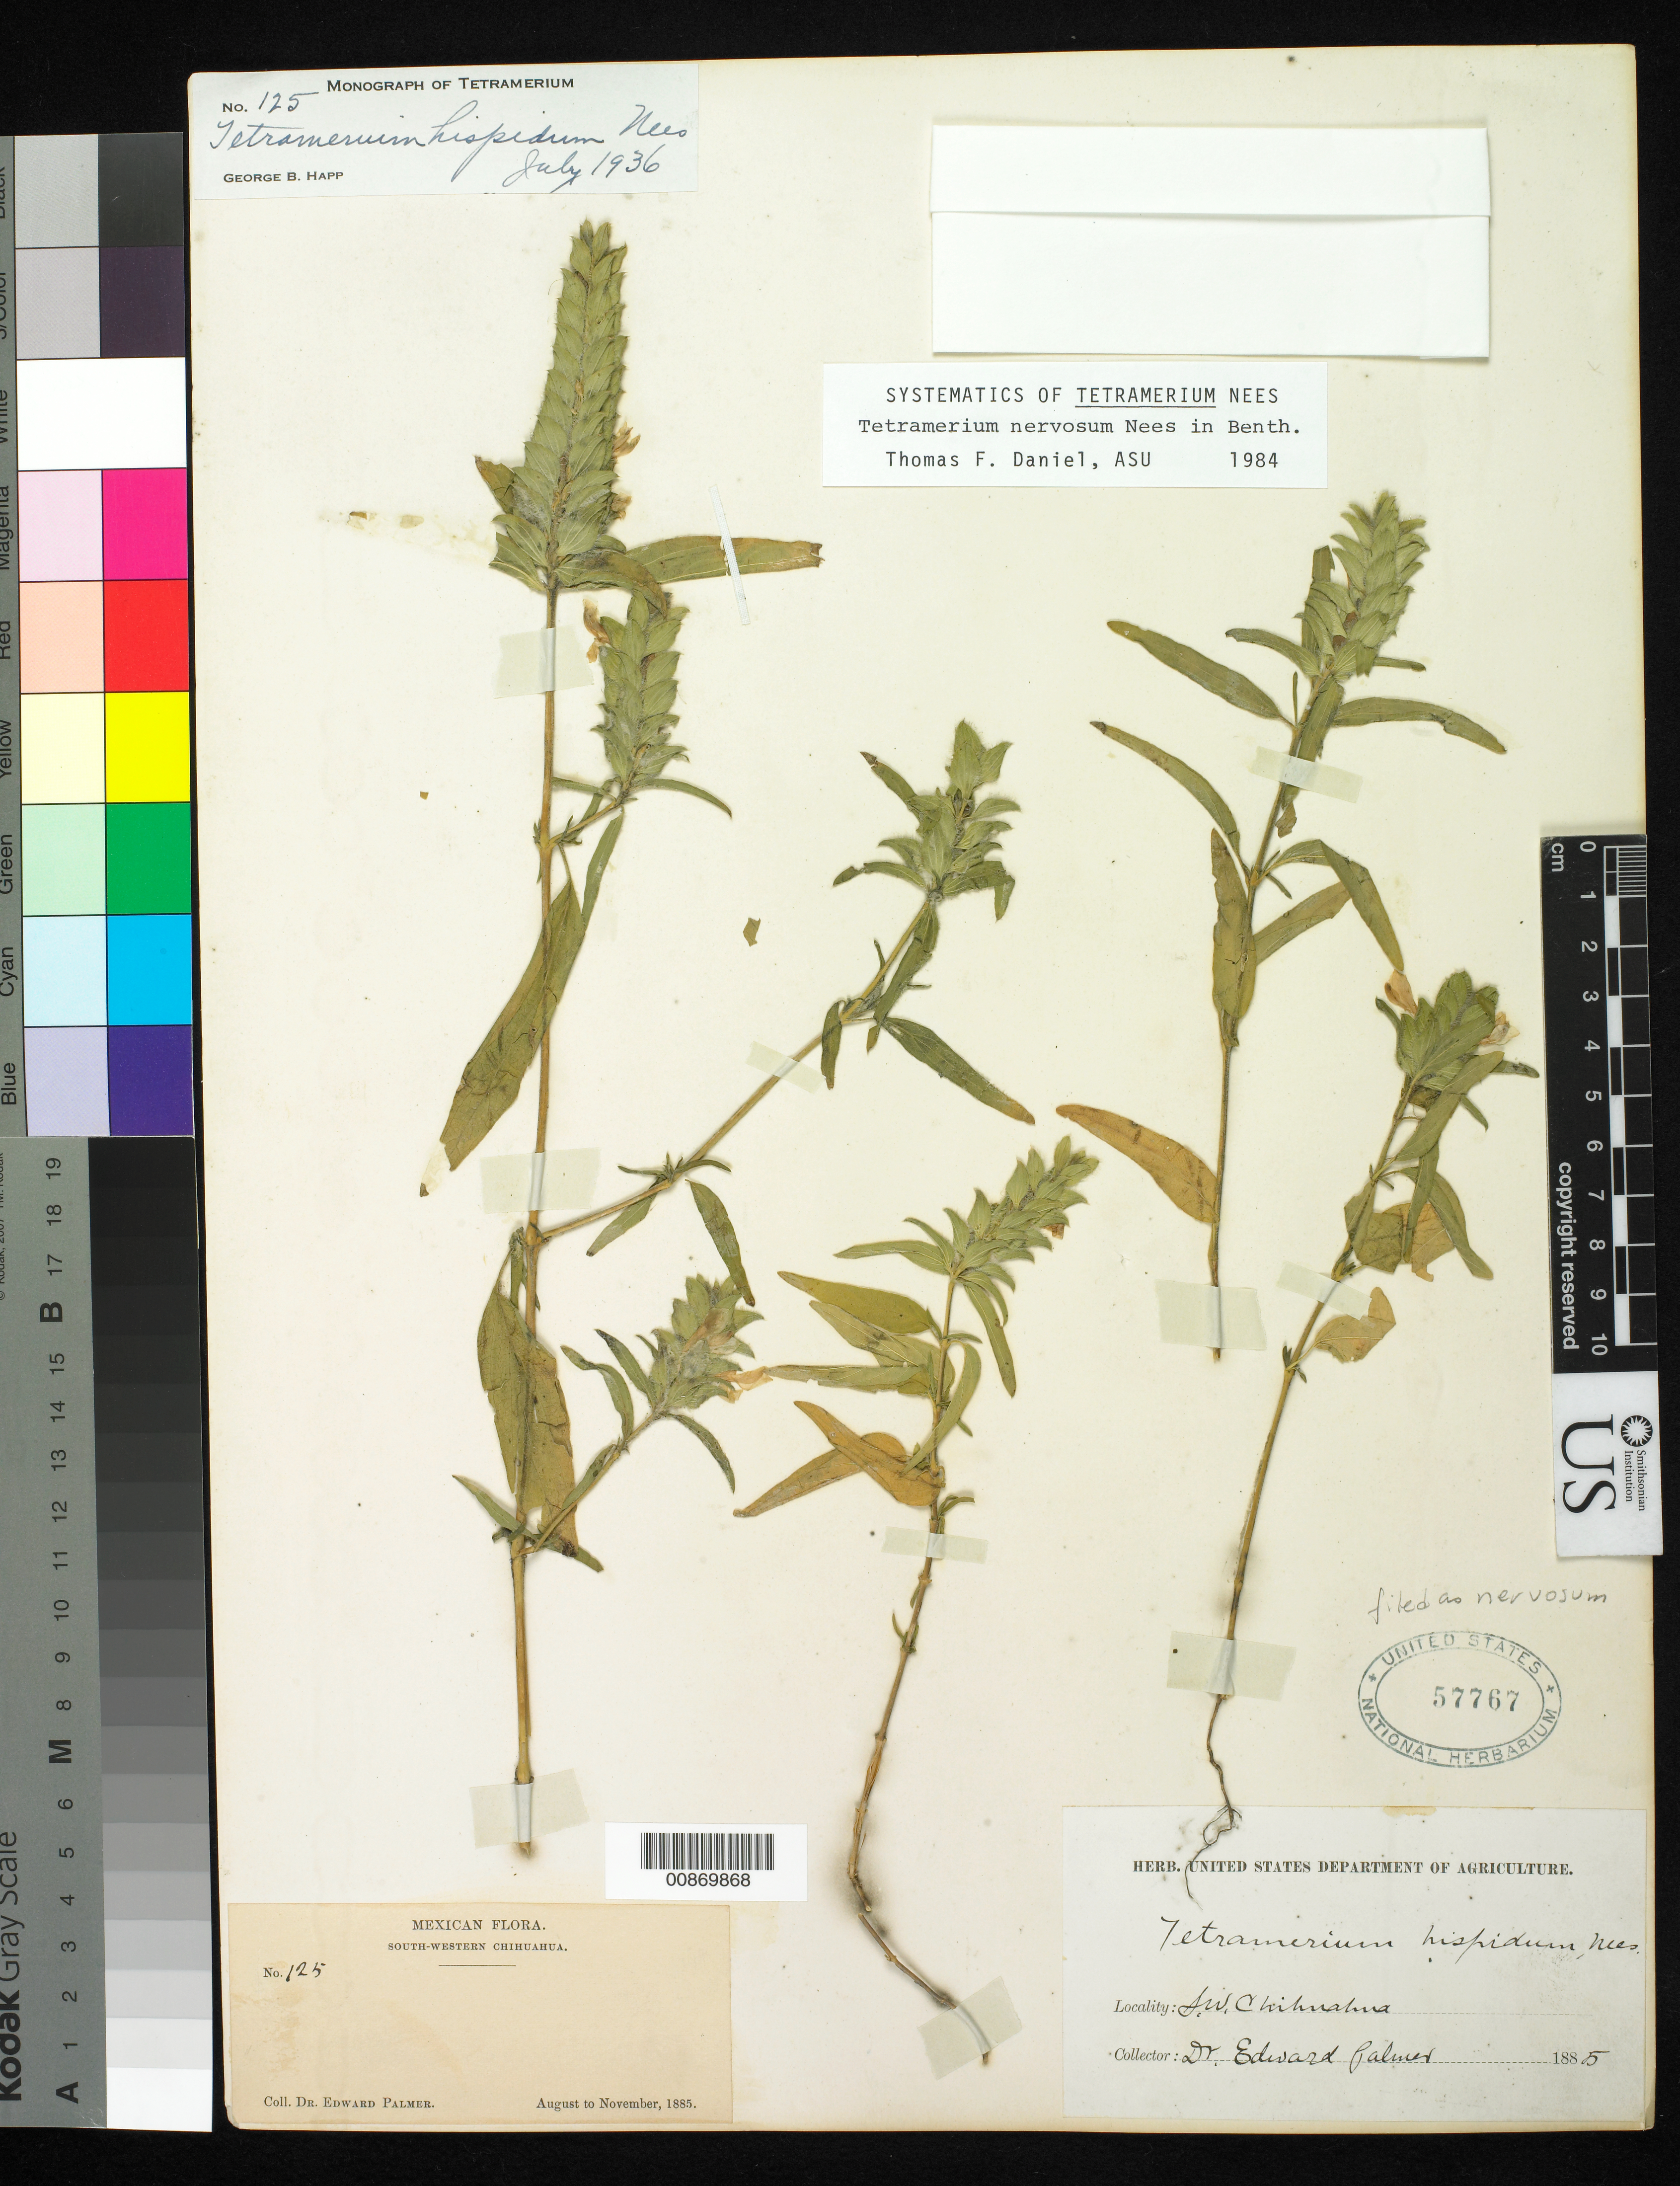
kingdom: Plantae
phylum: Tracheophyta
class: Magnoliopsida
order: Lamiales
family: Acanthaceae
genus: Tetramerium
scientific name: Tetramerium nervosum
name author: Nees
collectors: E. Palmer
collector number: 125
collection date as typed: Aug 1885 to -- Nov 1885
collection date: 1885-08/1885-11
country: Mexico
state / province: Chihuahua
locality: South-Western Chihuahua.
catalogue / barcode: US 57767